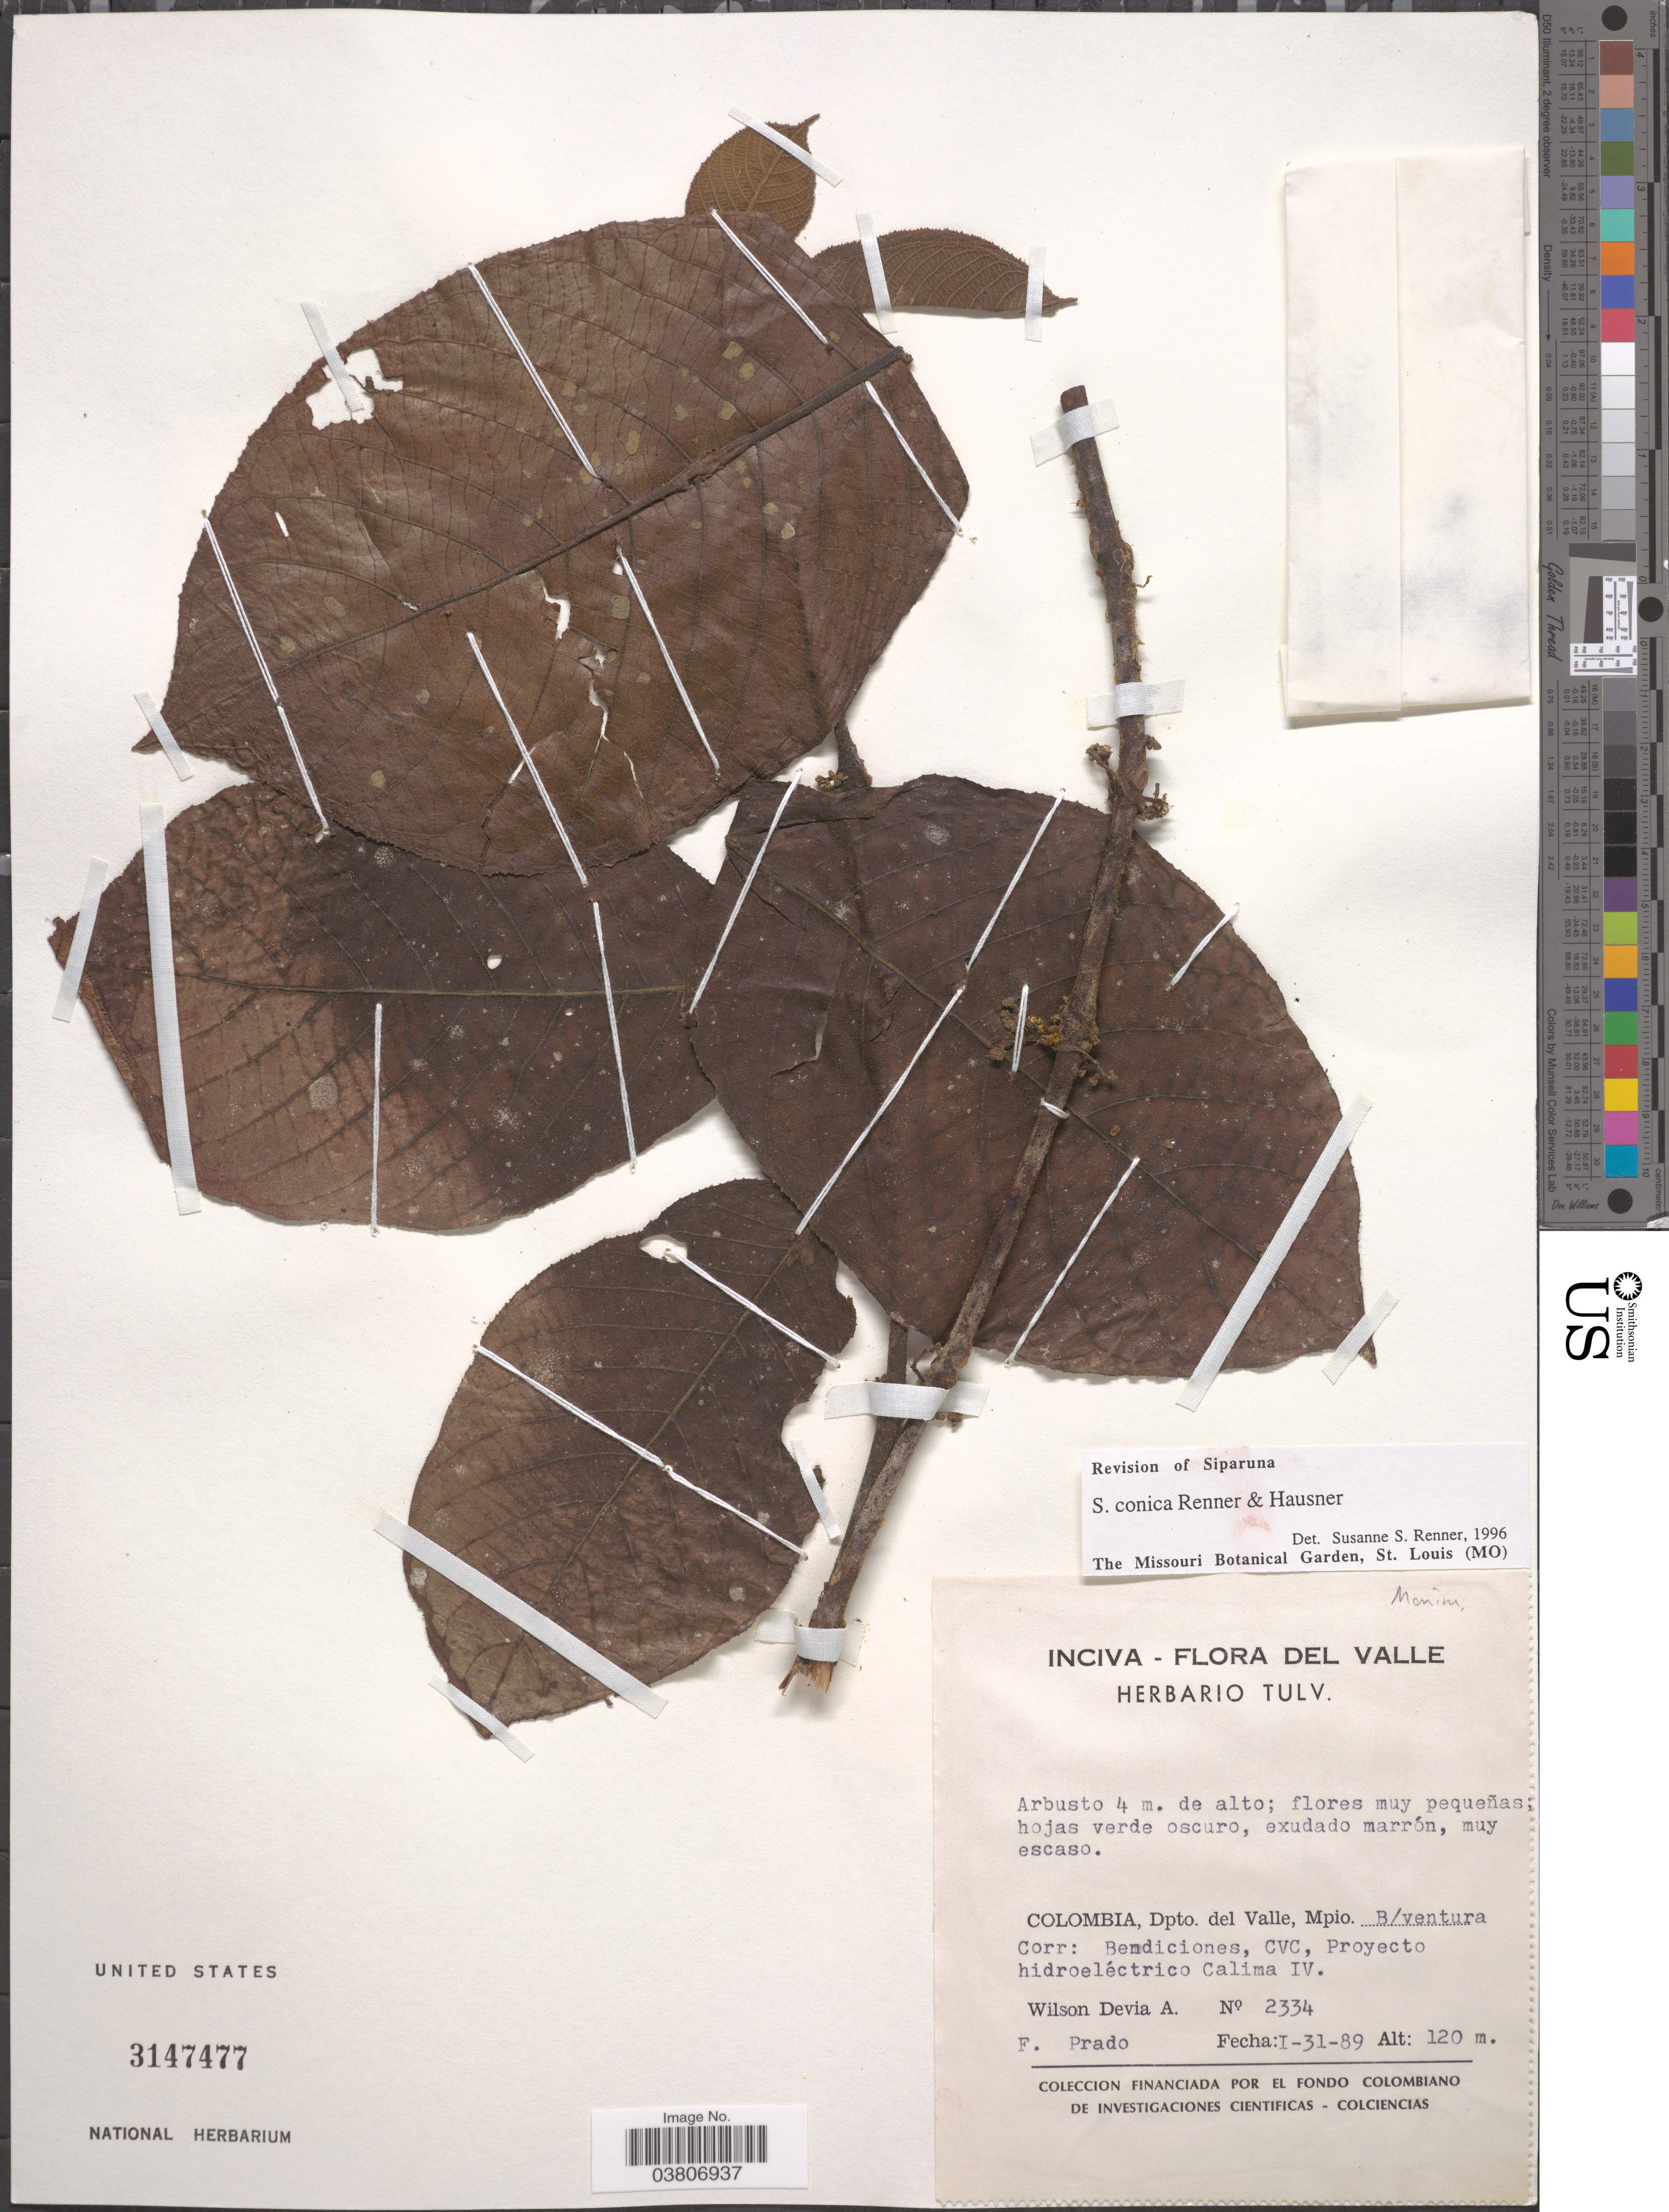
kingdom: Plantae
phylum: Tracheophyta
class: Magnoliopsida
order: Laurales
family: Siparunaceae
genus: Siparuna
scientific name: Siparuna conica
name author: S.S. Renner & Hausner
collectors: W. Devia A. & F. Prado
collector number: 2334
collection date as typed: Transcribed d/m/y: 31/1/89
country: Colombia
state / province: Valle del Cauca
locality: Valle. Dpto. del Valle, Mpio. B/ventura. Corr: Bendiciones, CVC, Proyecto hidroeléctrico Calima IV.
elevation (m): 120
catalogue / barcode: US 3147477